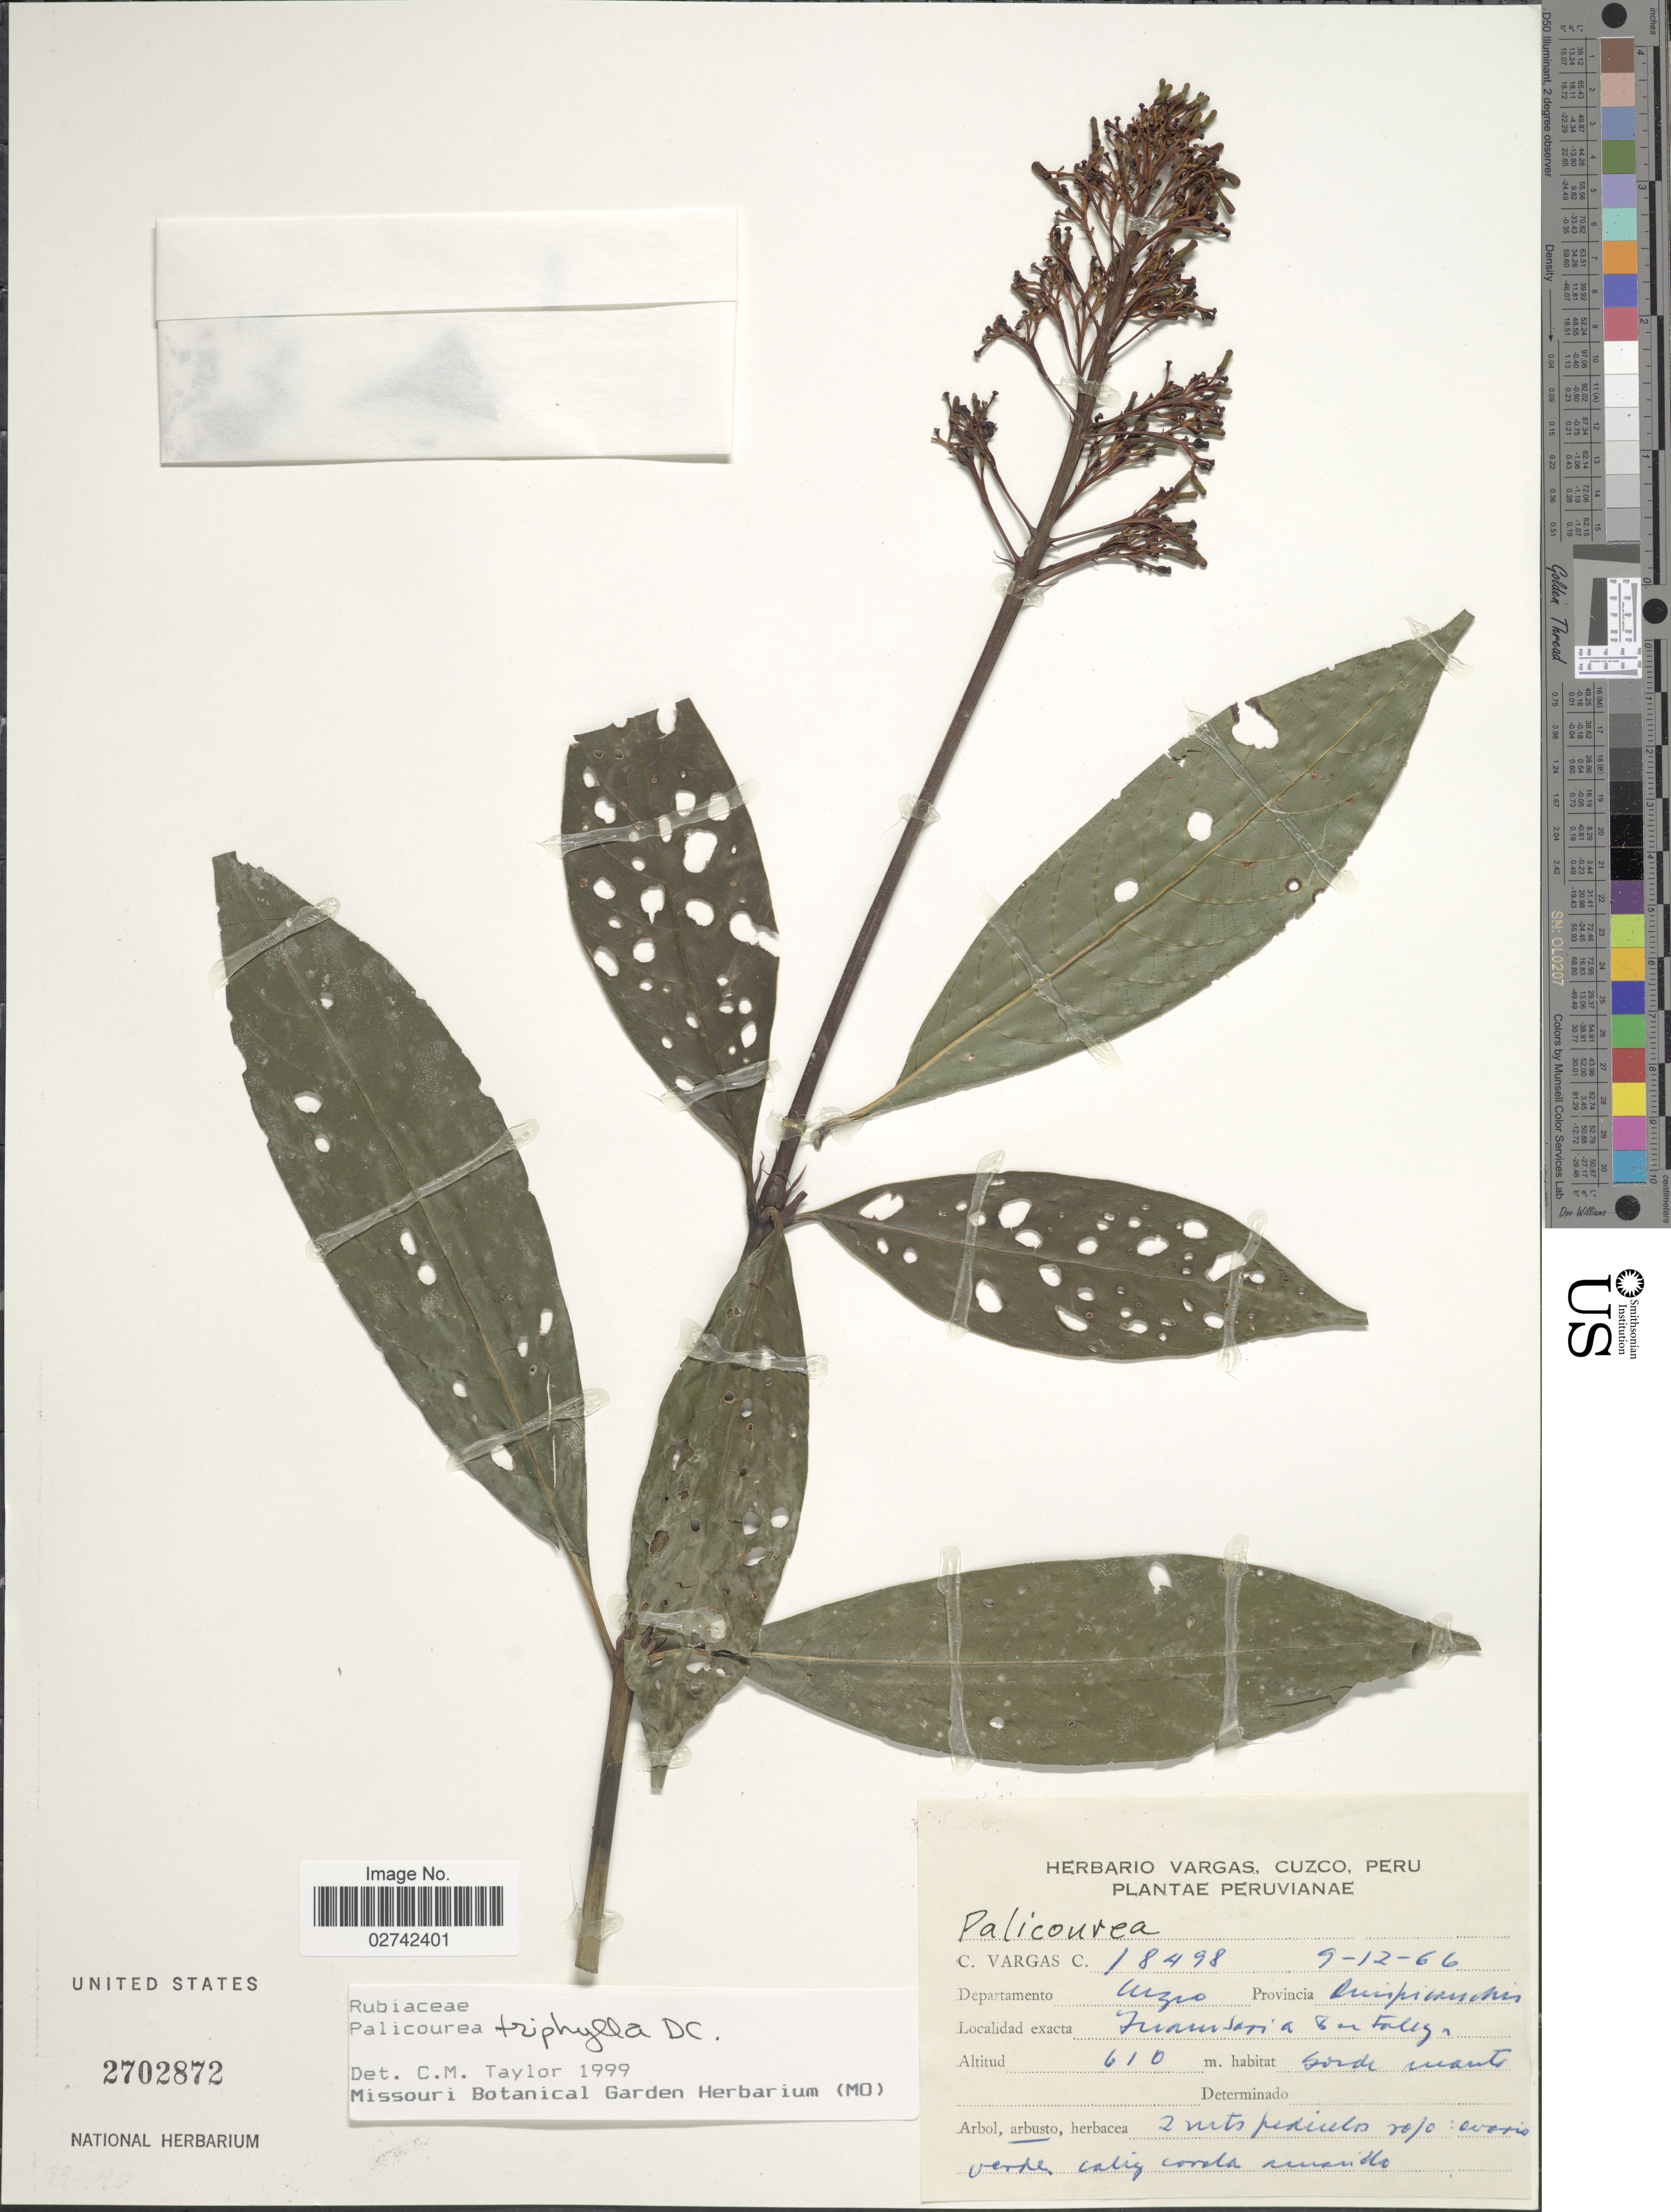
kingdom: Plantae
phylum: Tracheophyta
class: Magnoliopsida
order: Gentianales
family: Rubiaceae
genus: Palicourea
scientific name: Palicourea triphylla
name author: DC.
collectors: C. Vargas Calderón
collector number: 18498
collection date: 1966-12-09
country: Peru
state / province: Cusco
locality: Cuzco, Provincia Quispicanchis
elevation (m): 610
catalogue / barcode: US 2702872